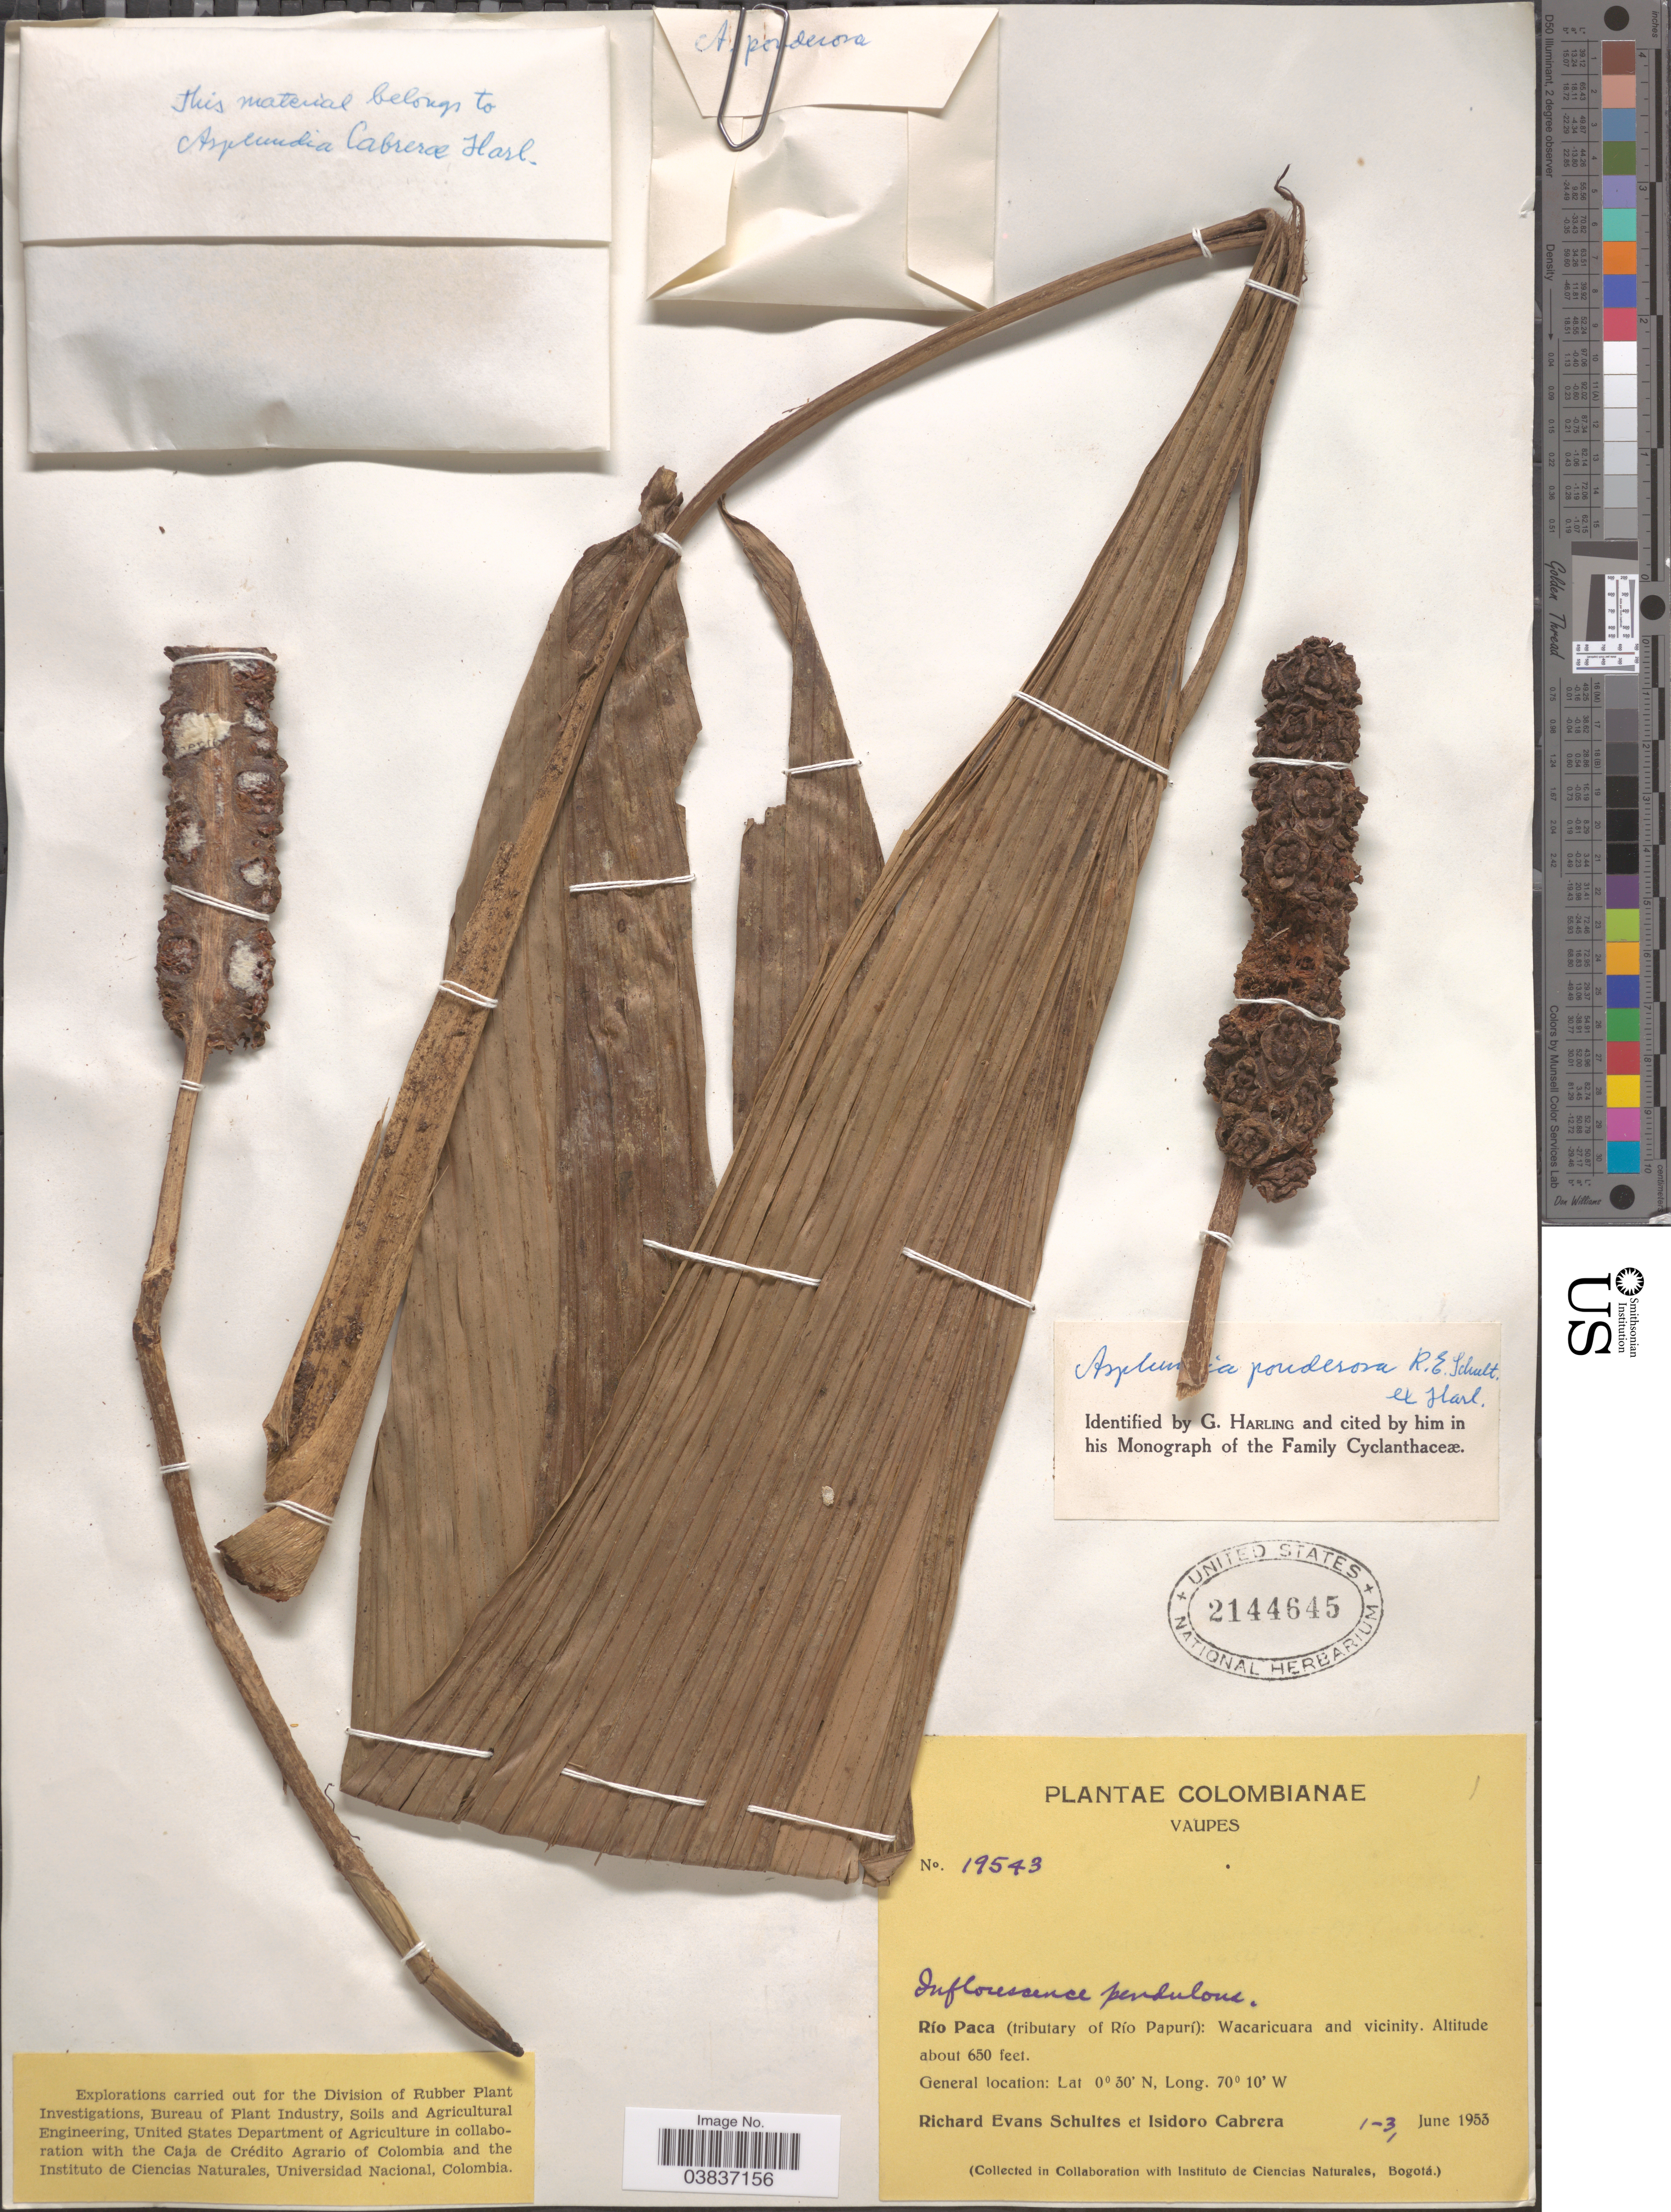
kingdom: Plantae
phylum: Tracheophyta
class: Liliopsida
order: Pandanales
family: Cyclanthaceae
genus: Asplundia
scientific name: Asplundia ponderosa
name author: R.E. Schult. ex Harling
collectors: R. E. Schultes & I. Cabrera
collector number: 19543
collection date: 1953-06-01/1953-06-03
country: Colombia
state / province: Vaupés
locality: Río Paca (tributary of Río Papurí): Wacaricuara and vicinity.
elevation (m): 198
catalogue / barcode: US 2144645